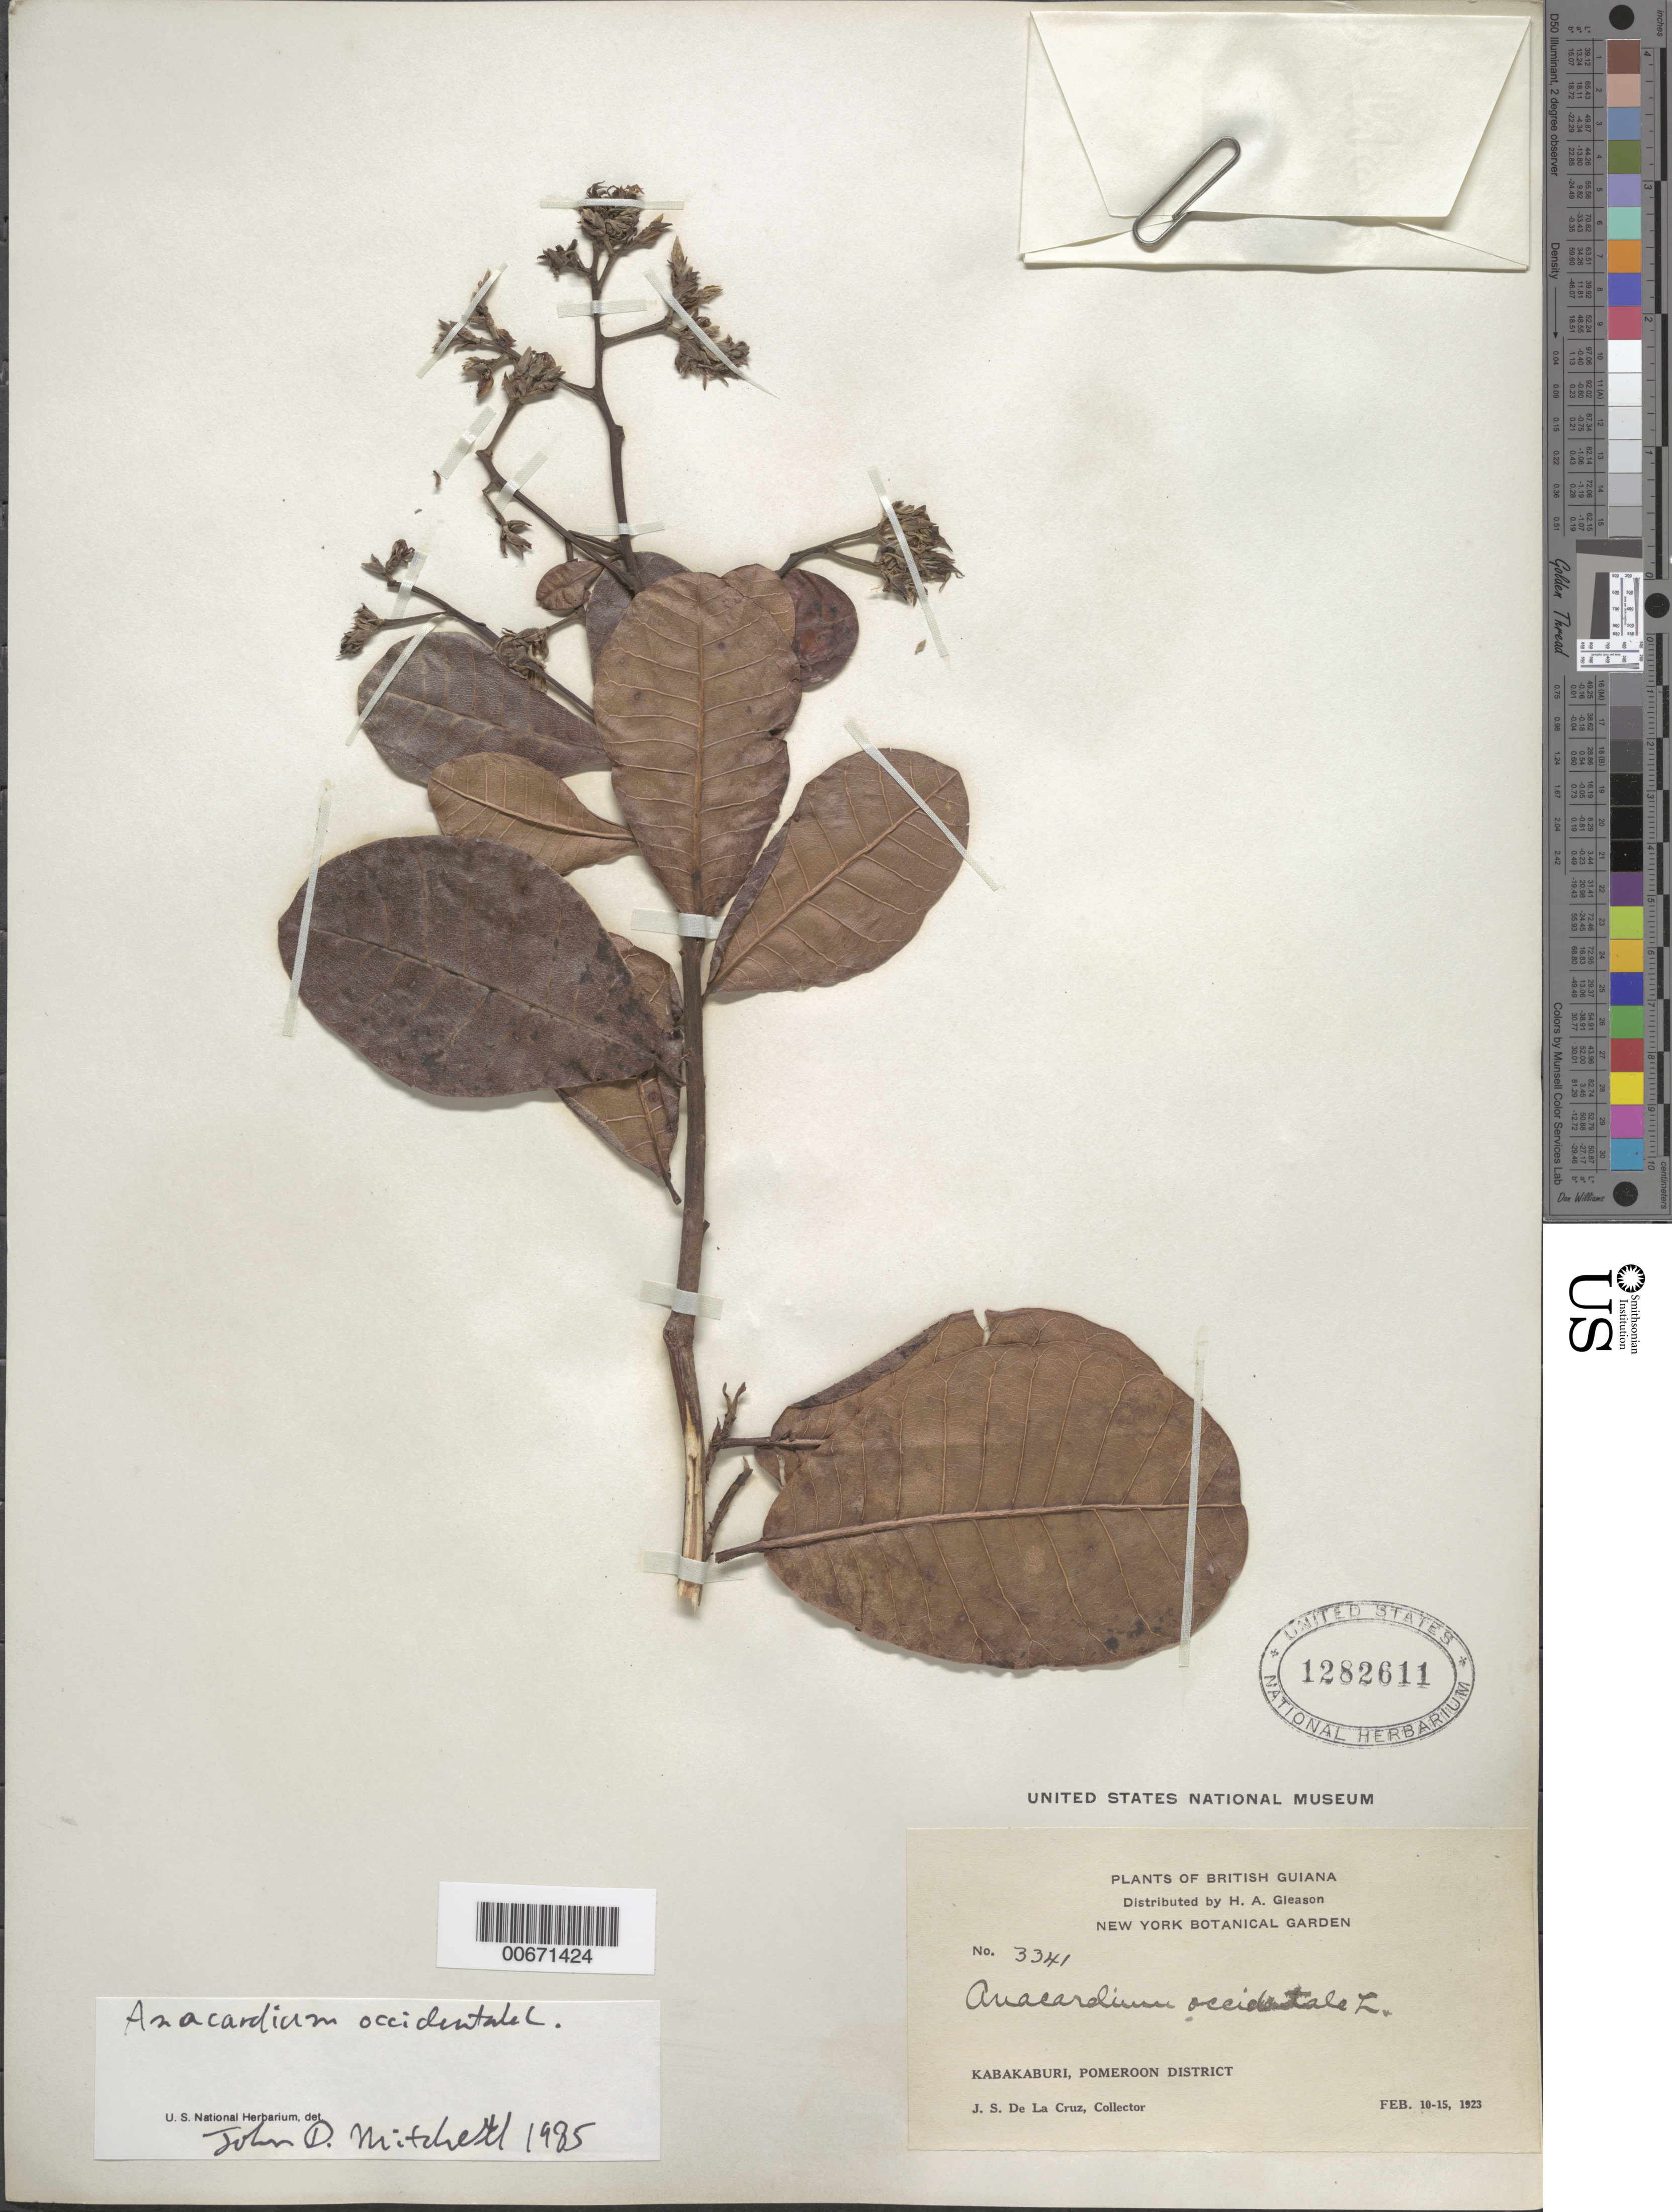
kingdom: Plantae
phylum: Tracheophyta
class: Magnoliopsida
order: Sapindales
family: Anacardiaceae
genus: Anacardium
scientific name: Anacardium occidentale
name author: L.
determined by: Mitchell, John D.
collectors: J. S. de la Cruz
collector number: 3341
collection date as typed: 10-Feb-23 to 15-Feb-23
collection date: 1923-02-10/1923-02-15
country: Guyana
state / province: Pomeroon-Supenaam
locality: Kabakaburi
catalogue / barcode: US 1282611